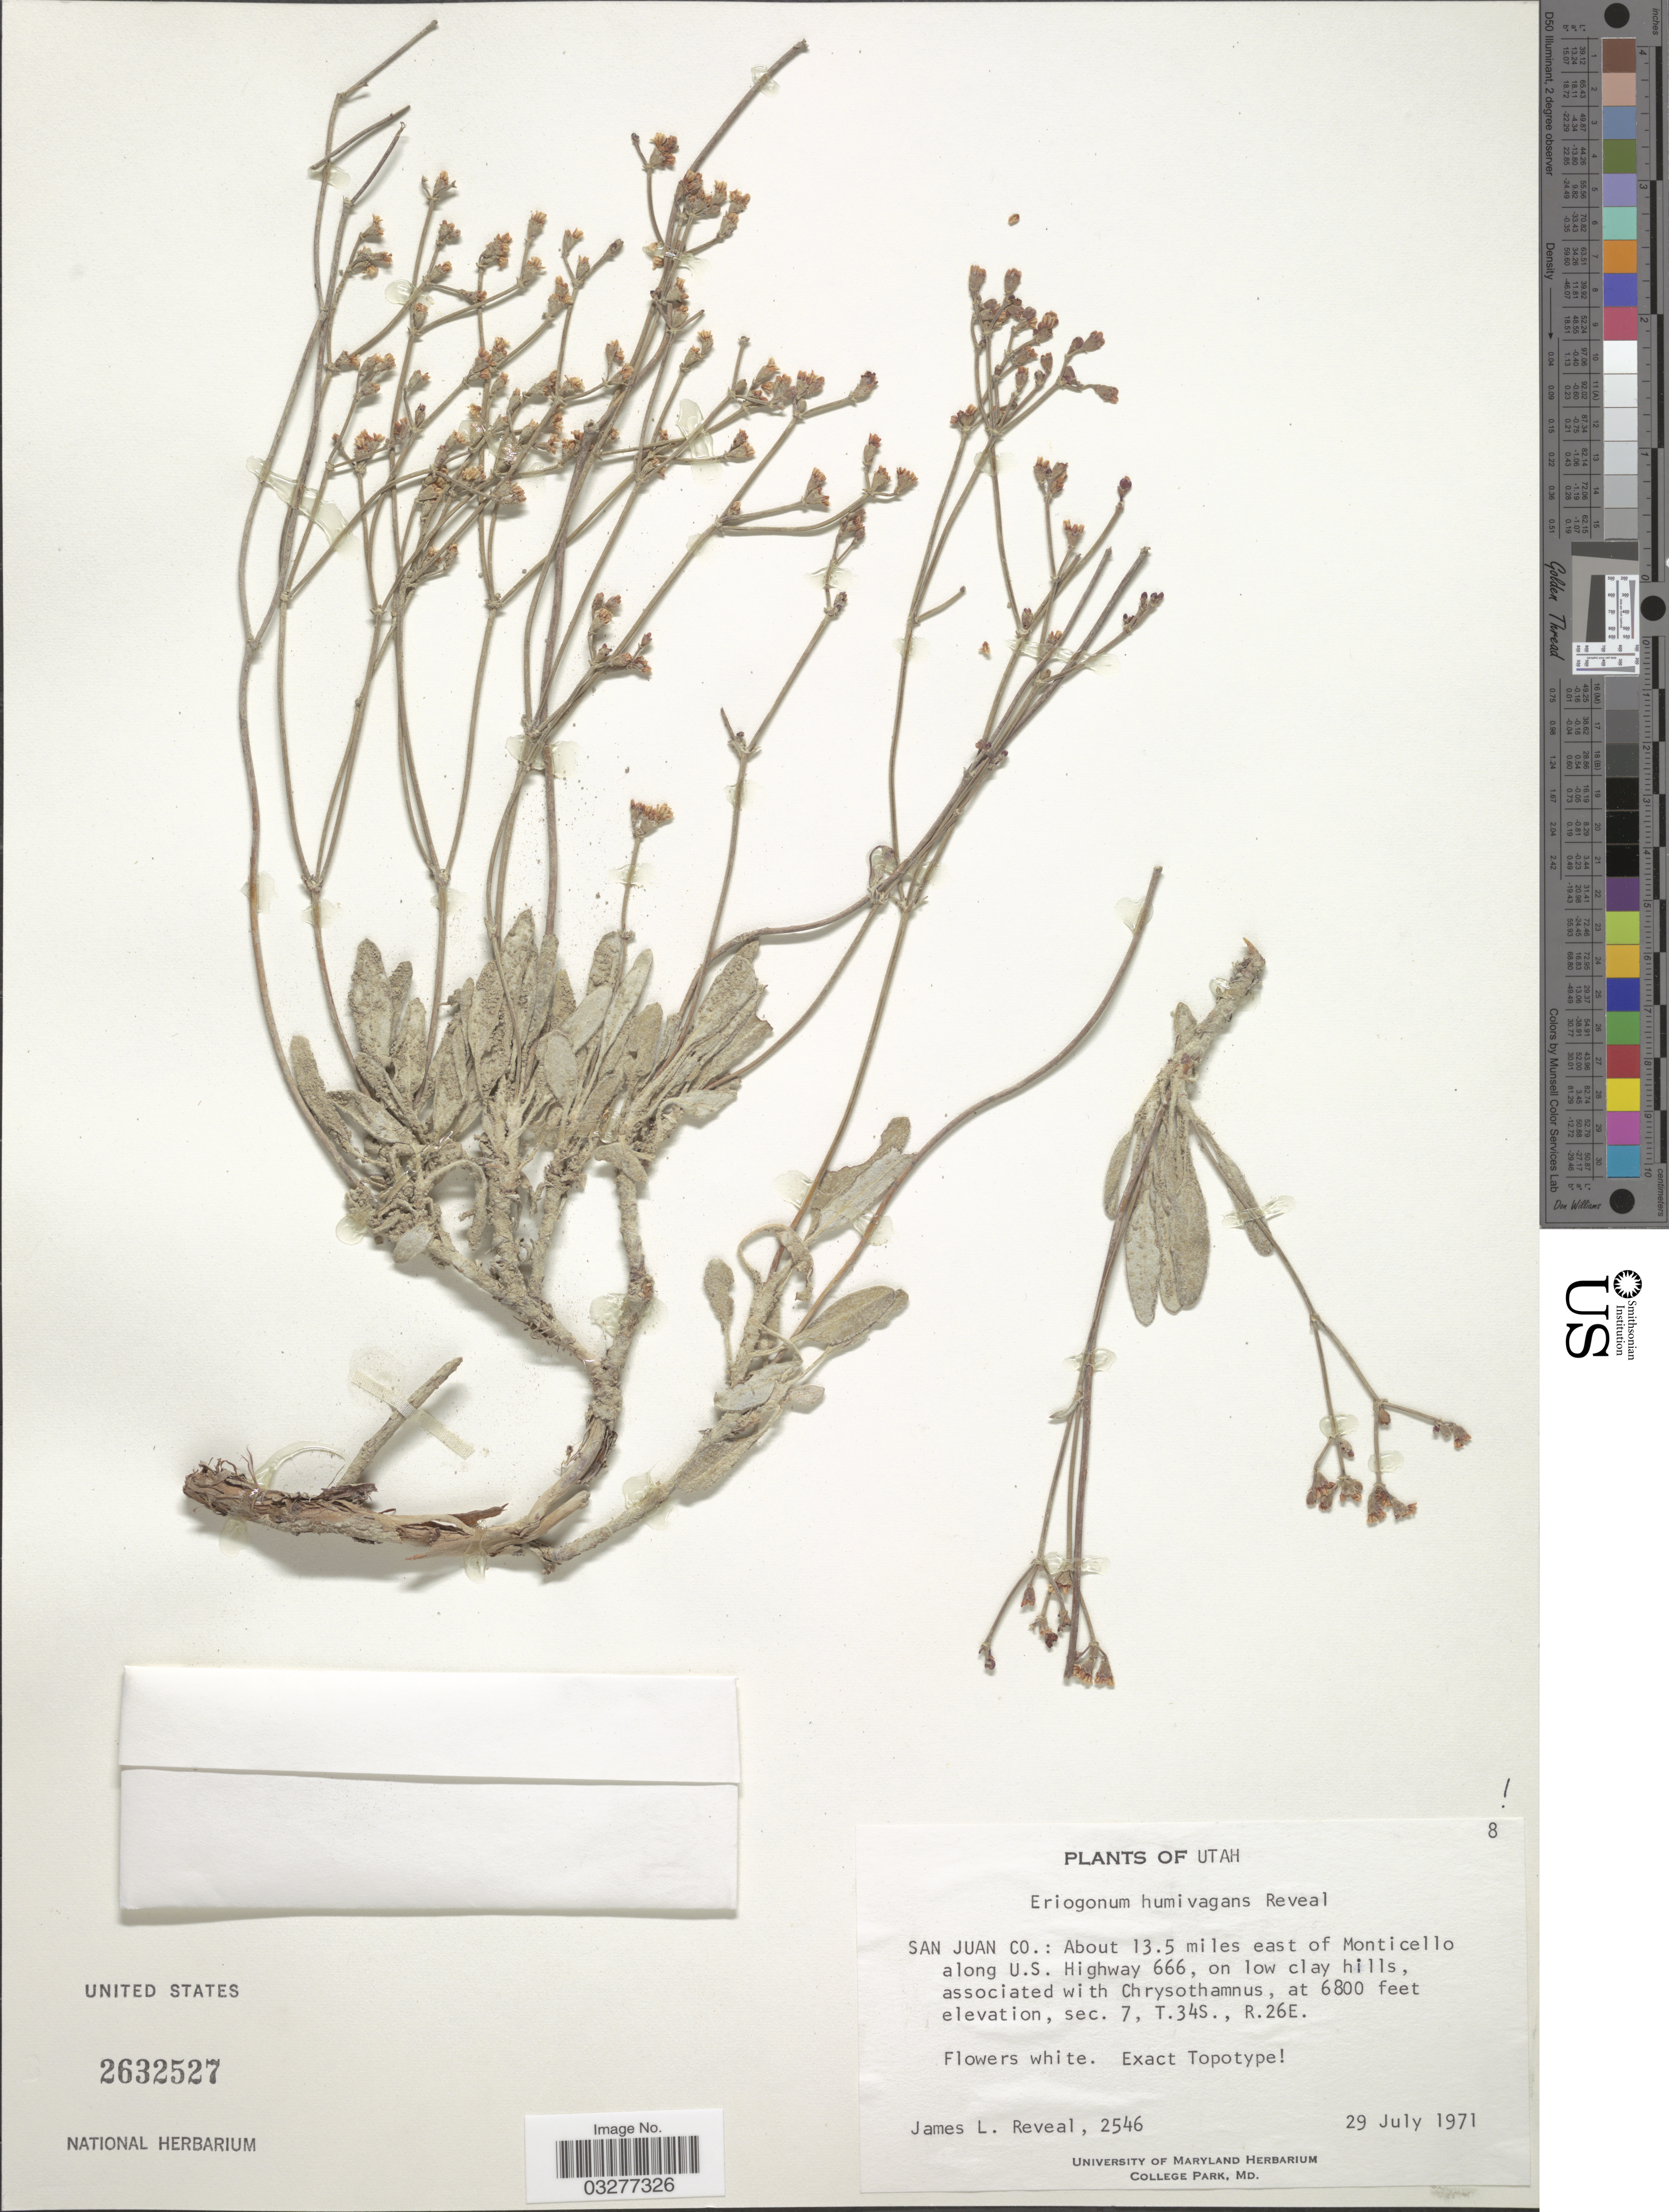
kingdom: Plantae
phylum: Tracheophyta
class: Magnoliopsida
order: Caryophyllales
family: Polygonaceae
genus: Eriogonum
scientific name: Eriogonum humivagans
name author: Reveal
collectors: J. L. Reveal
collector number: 2546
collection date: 1971-07-29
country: United States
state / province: Utah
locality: San Juan Co.: About 13.5 miles east of Monticello, along U.S. Highway 666. Sec.7, T34S, R26E.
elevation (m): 2073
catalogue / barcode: US 2632527